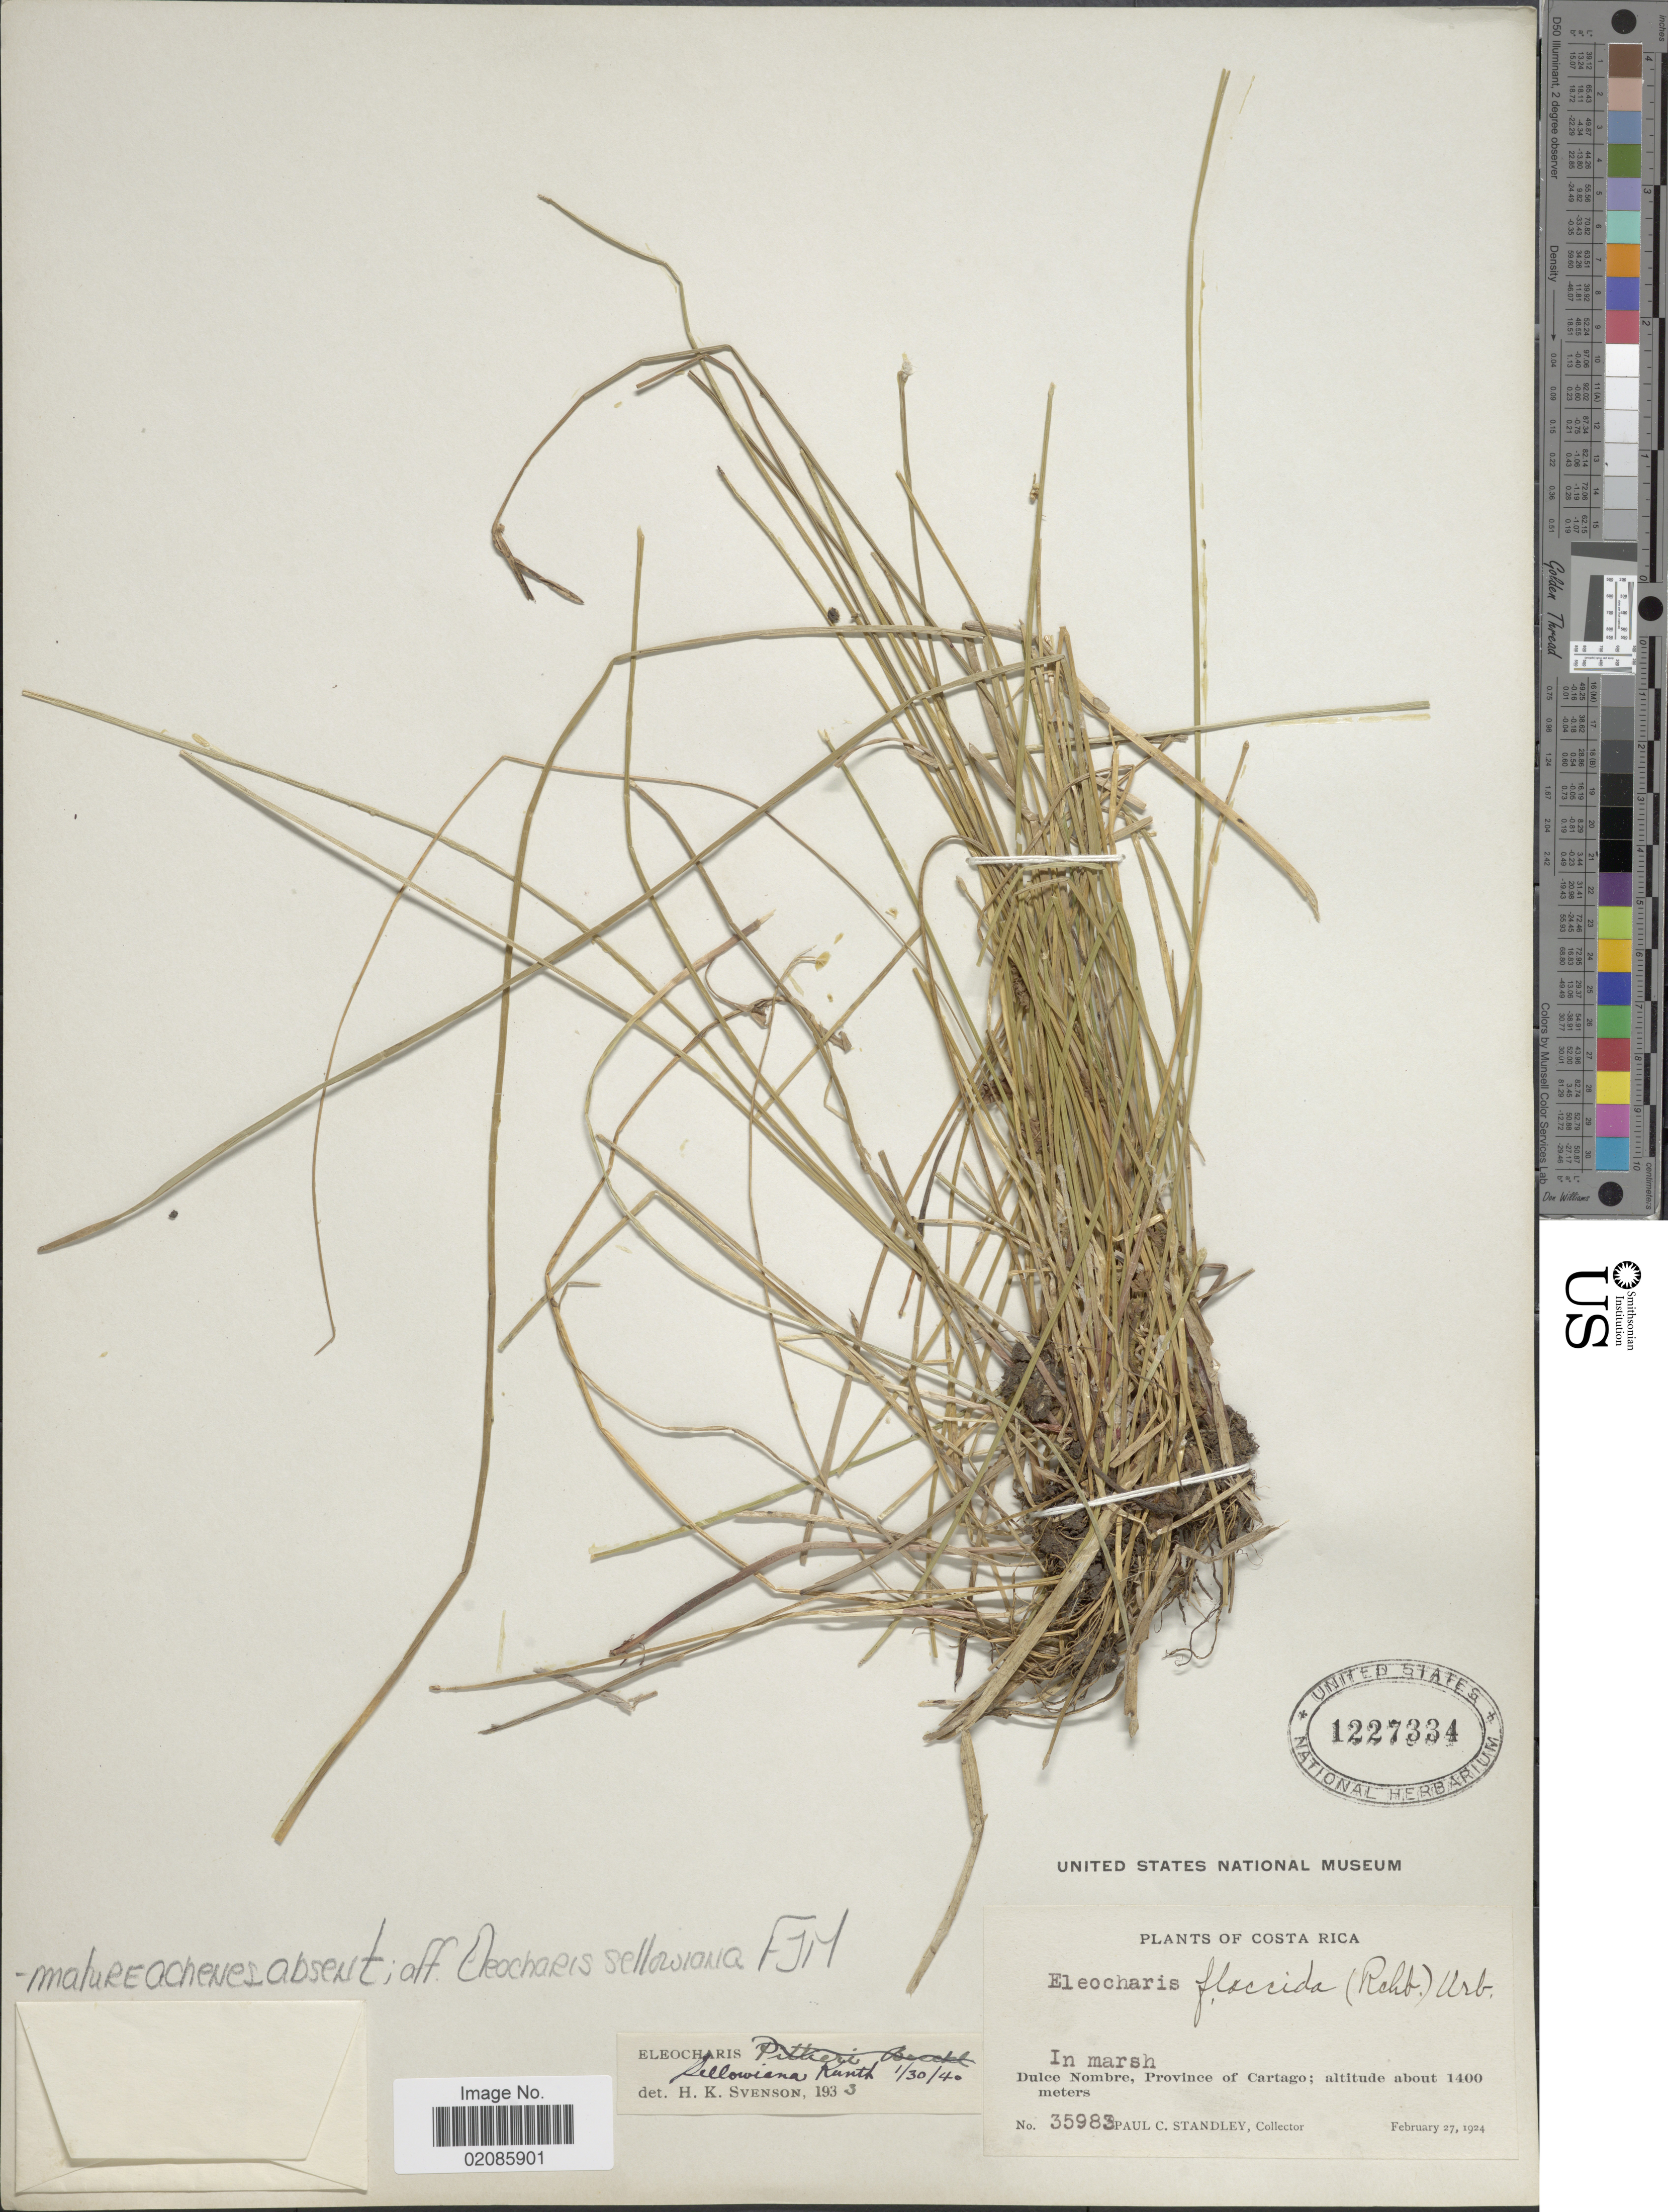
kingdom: Plantae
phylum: Tracheophyta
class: Liliopsida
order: Poales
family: Cyperaceae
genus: Eleocharis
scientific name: Eleocharis sellowiana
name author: Kunth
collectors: P. C. Standley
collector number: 35983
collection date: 1924-02-27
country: Costa Rica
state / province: Cartago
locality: Dulce Nombre, Province of Cartago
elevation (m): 1400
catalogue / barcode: US 1227334